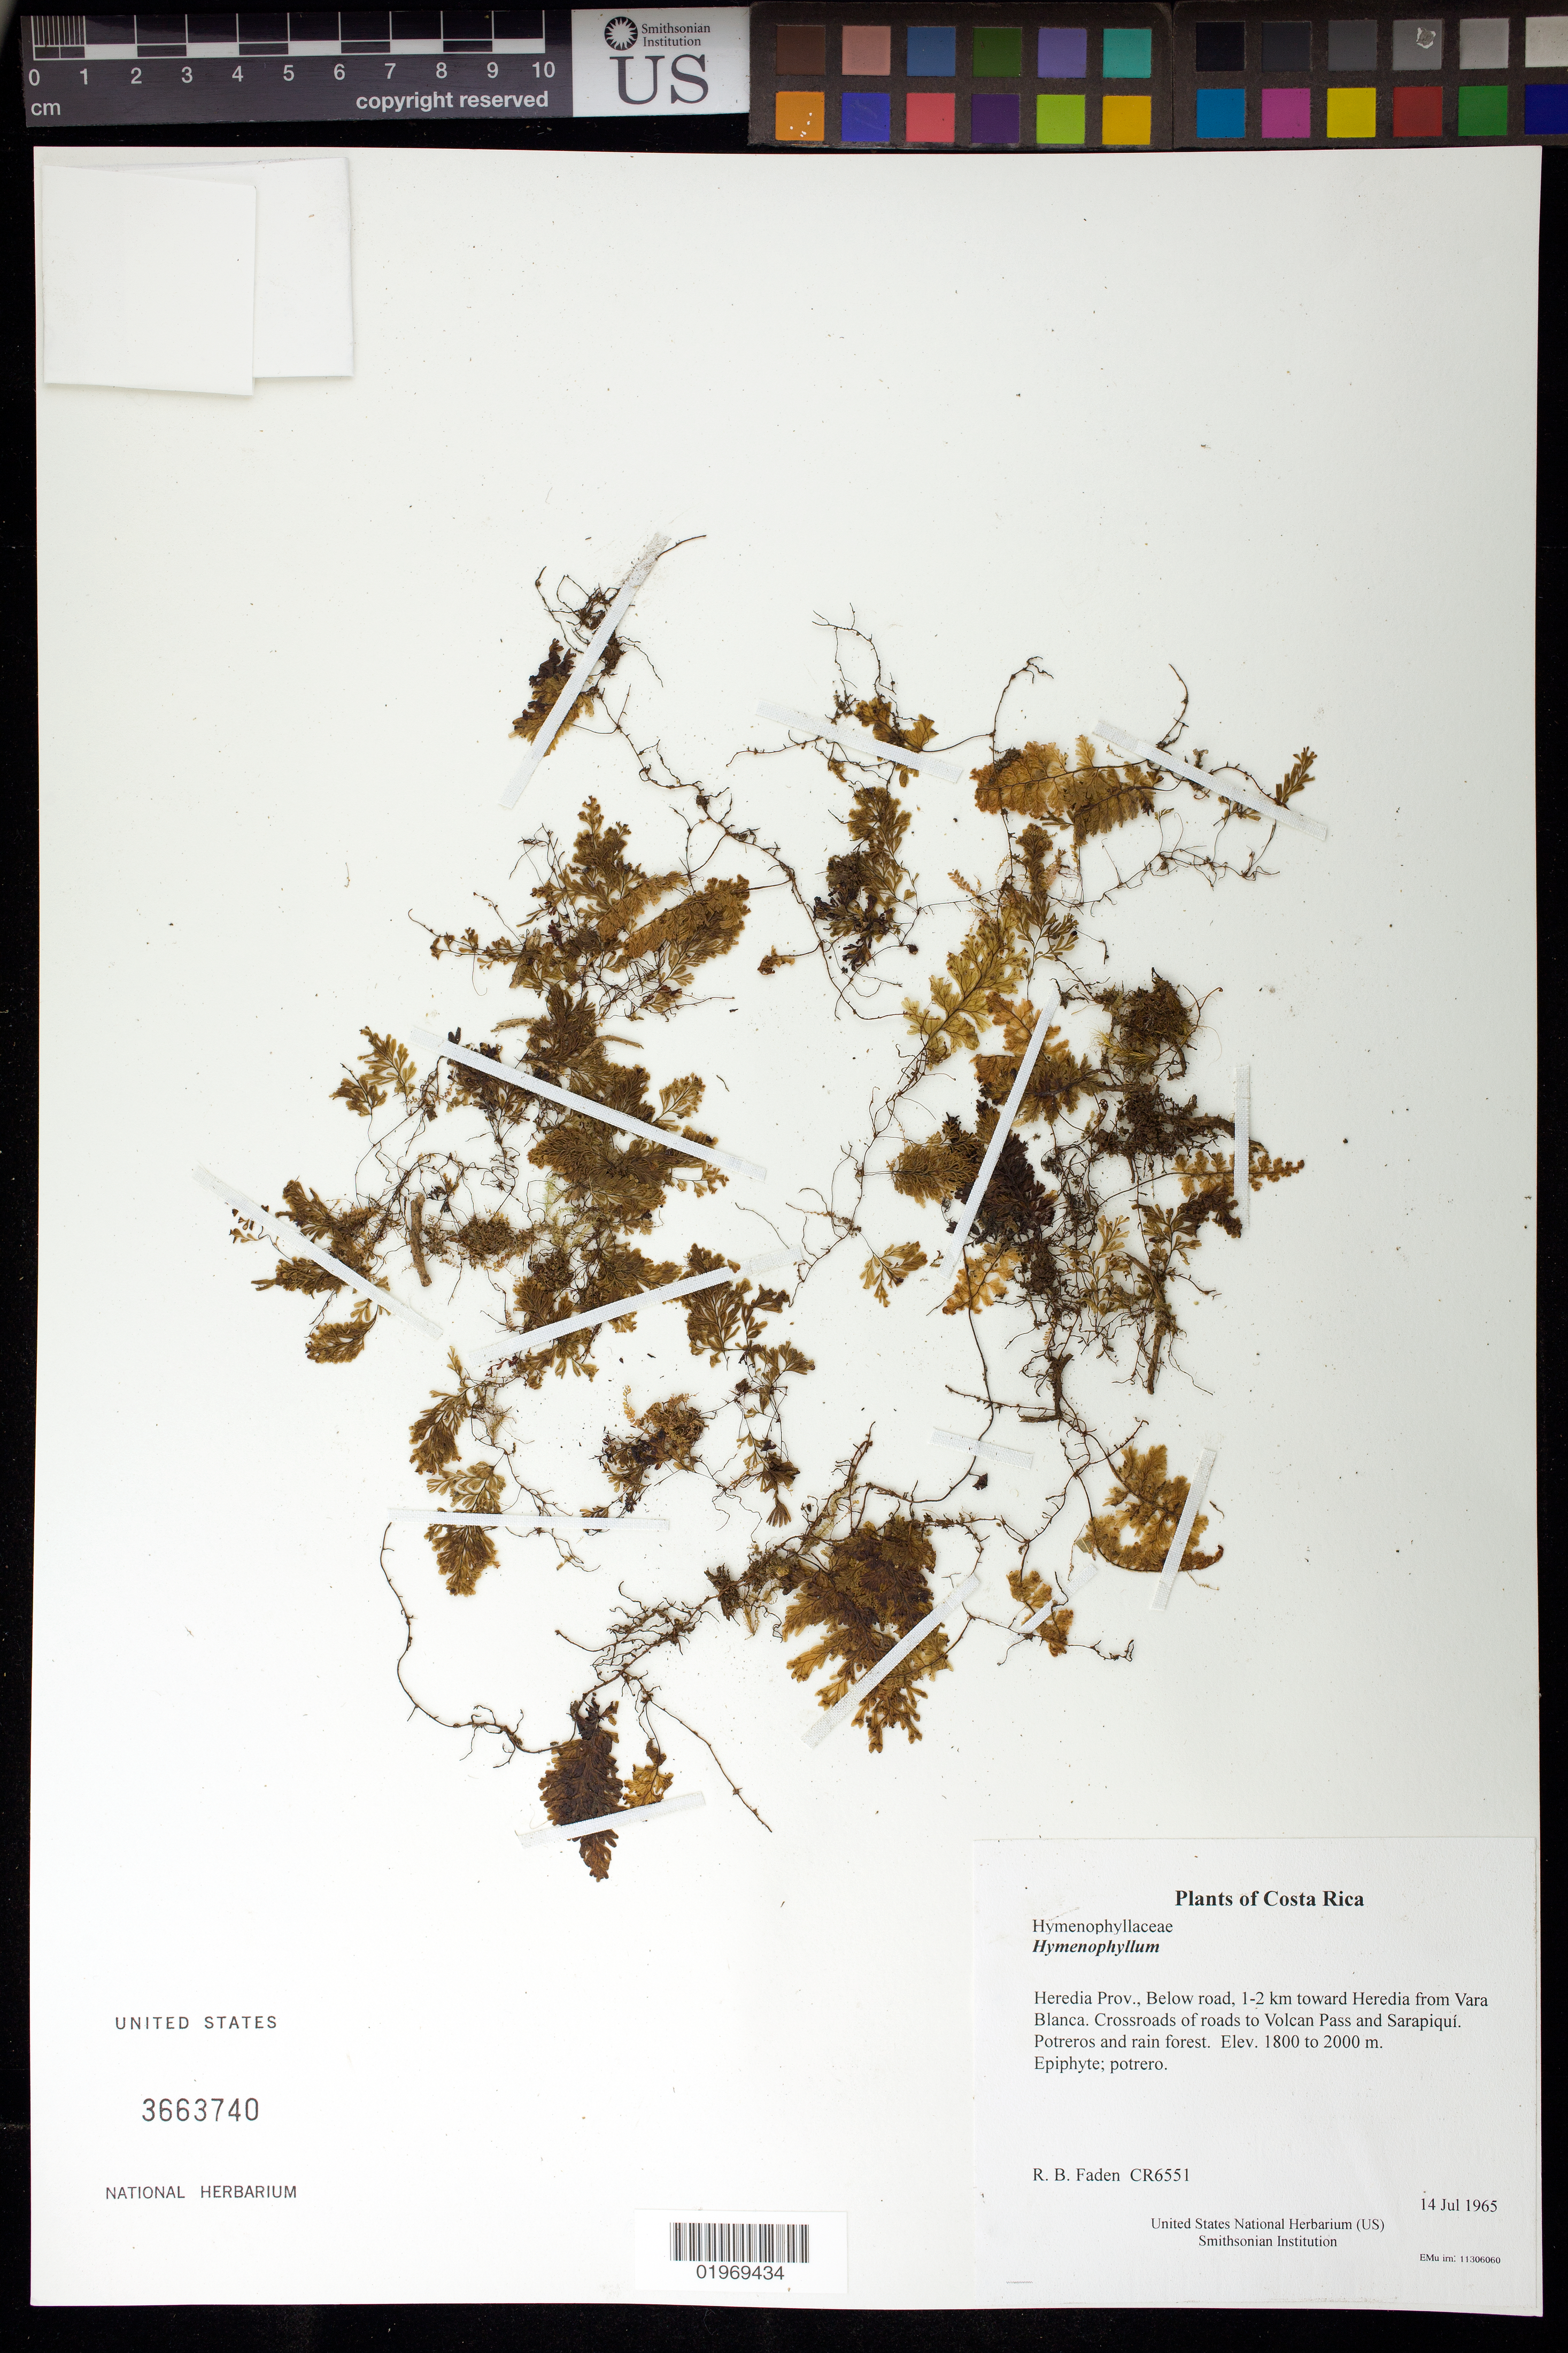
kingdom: Plantae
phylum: Tracheophyta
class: Polypodiopsida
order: Hymenophyllales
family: Hymenophyllaceae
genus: Hymenophyllum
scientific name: Hymenophyllum sp.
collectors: R. B. Faden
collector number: CR6551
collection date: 1965-07-14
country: Costa Rica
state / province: Heredia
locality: Below road, 1-2 km toward Heredia from Vara Blanca. Crossroads of roads to Volcan Pass and Sarapiquí. Potreros and rain forest.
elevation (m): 1800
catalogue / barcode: US 3663740